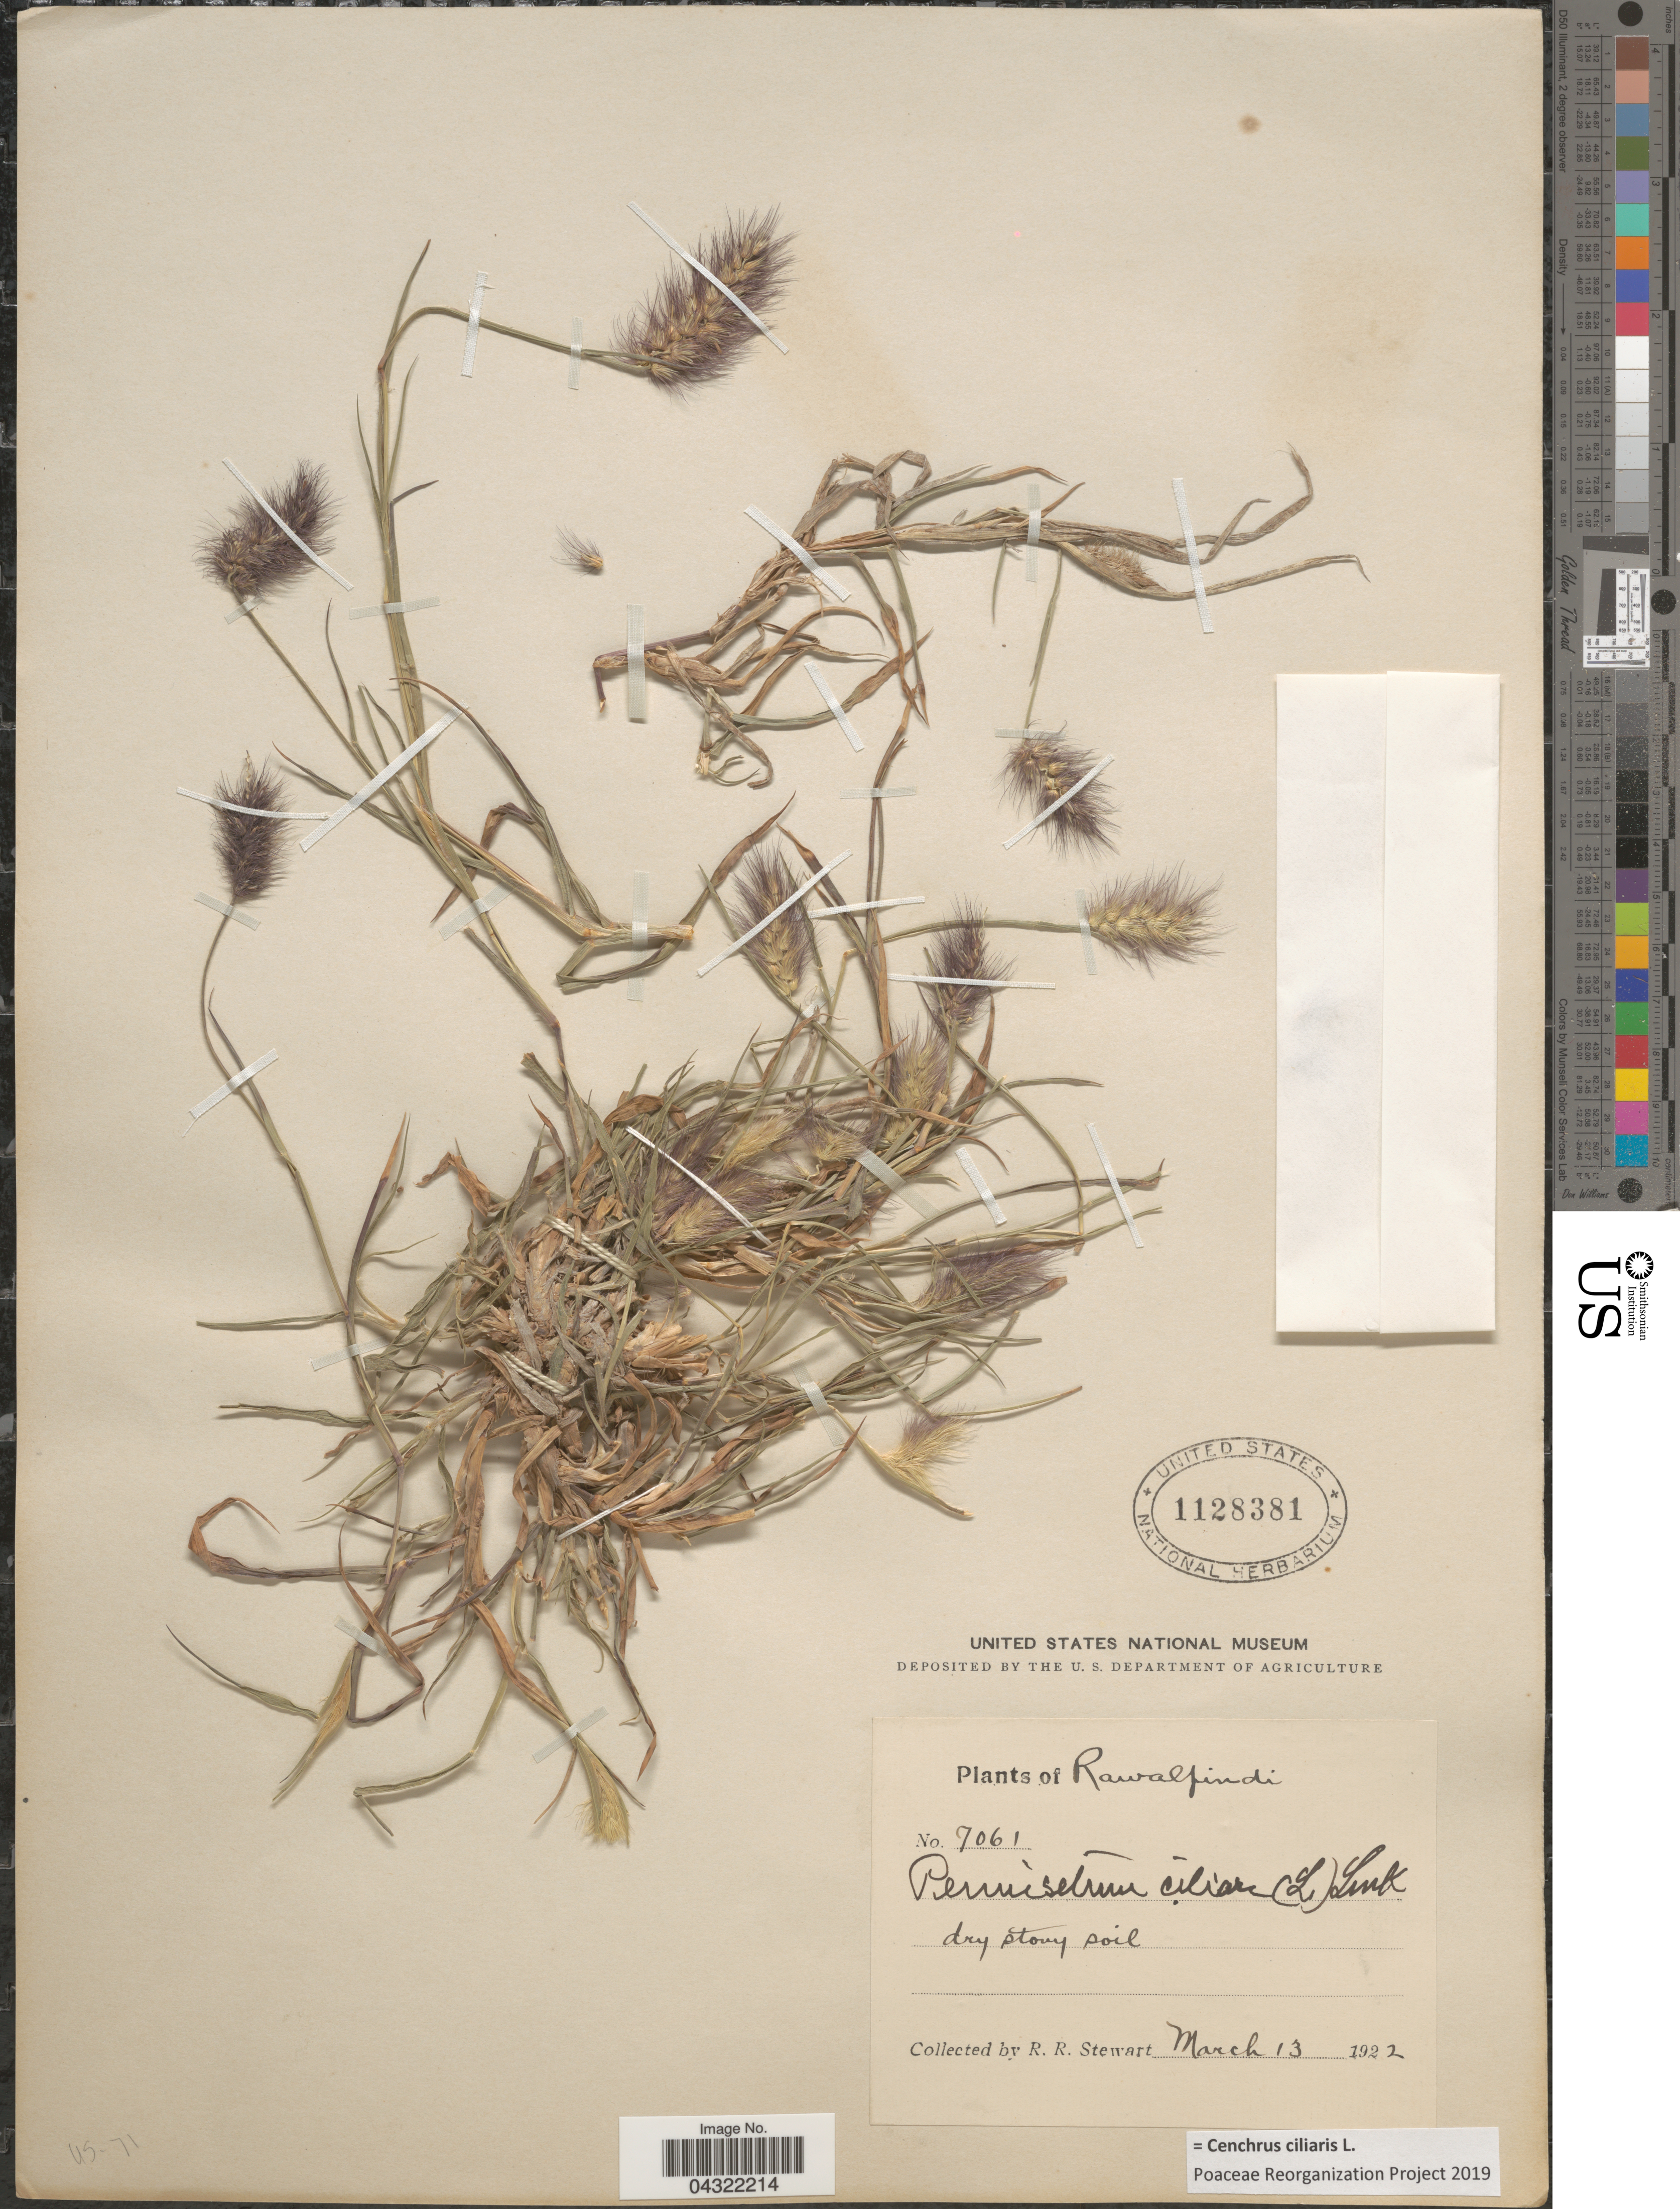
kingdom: Plantae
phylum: Tracheophyta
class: Liliopsida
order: Poales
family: Poaceae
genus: Cenchrus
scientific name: Cenchrus ciliaris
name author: L.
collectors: R. Stewart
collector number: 7061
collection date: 1922-03-13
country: Pakistan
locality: Rawalpindi.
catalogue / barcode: US 1128381